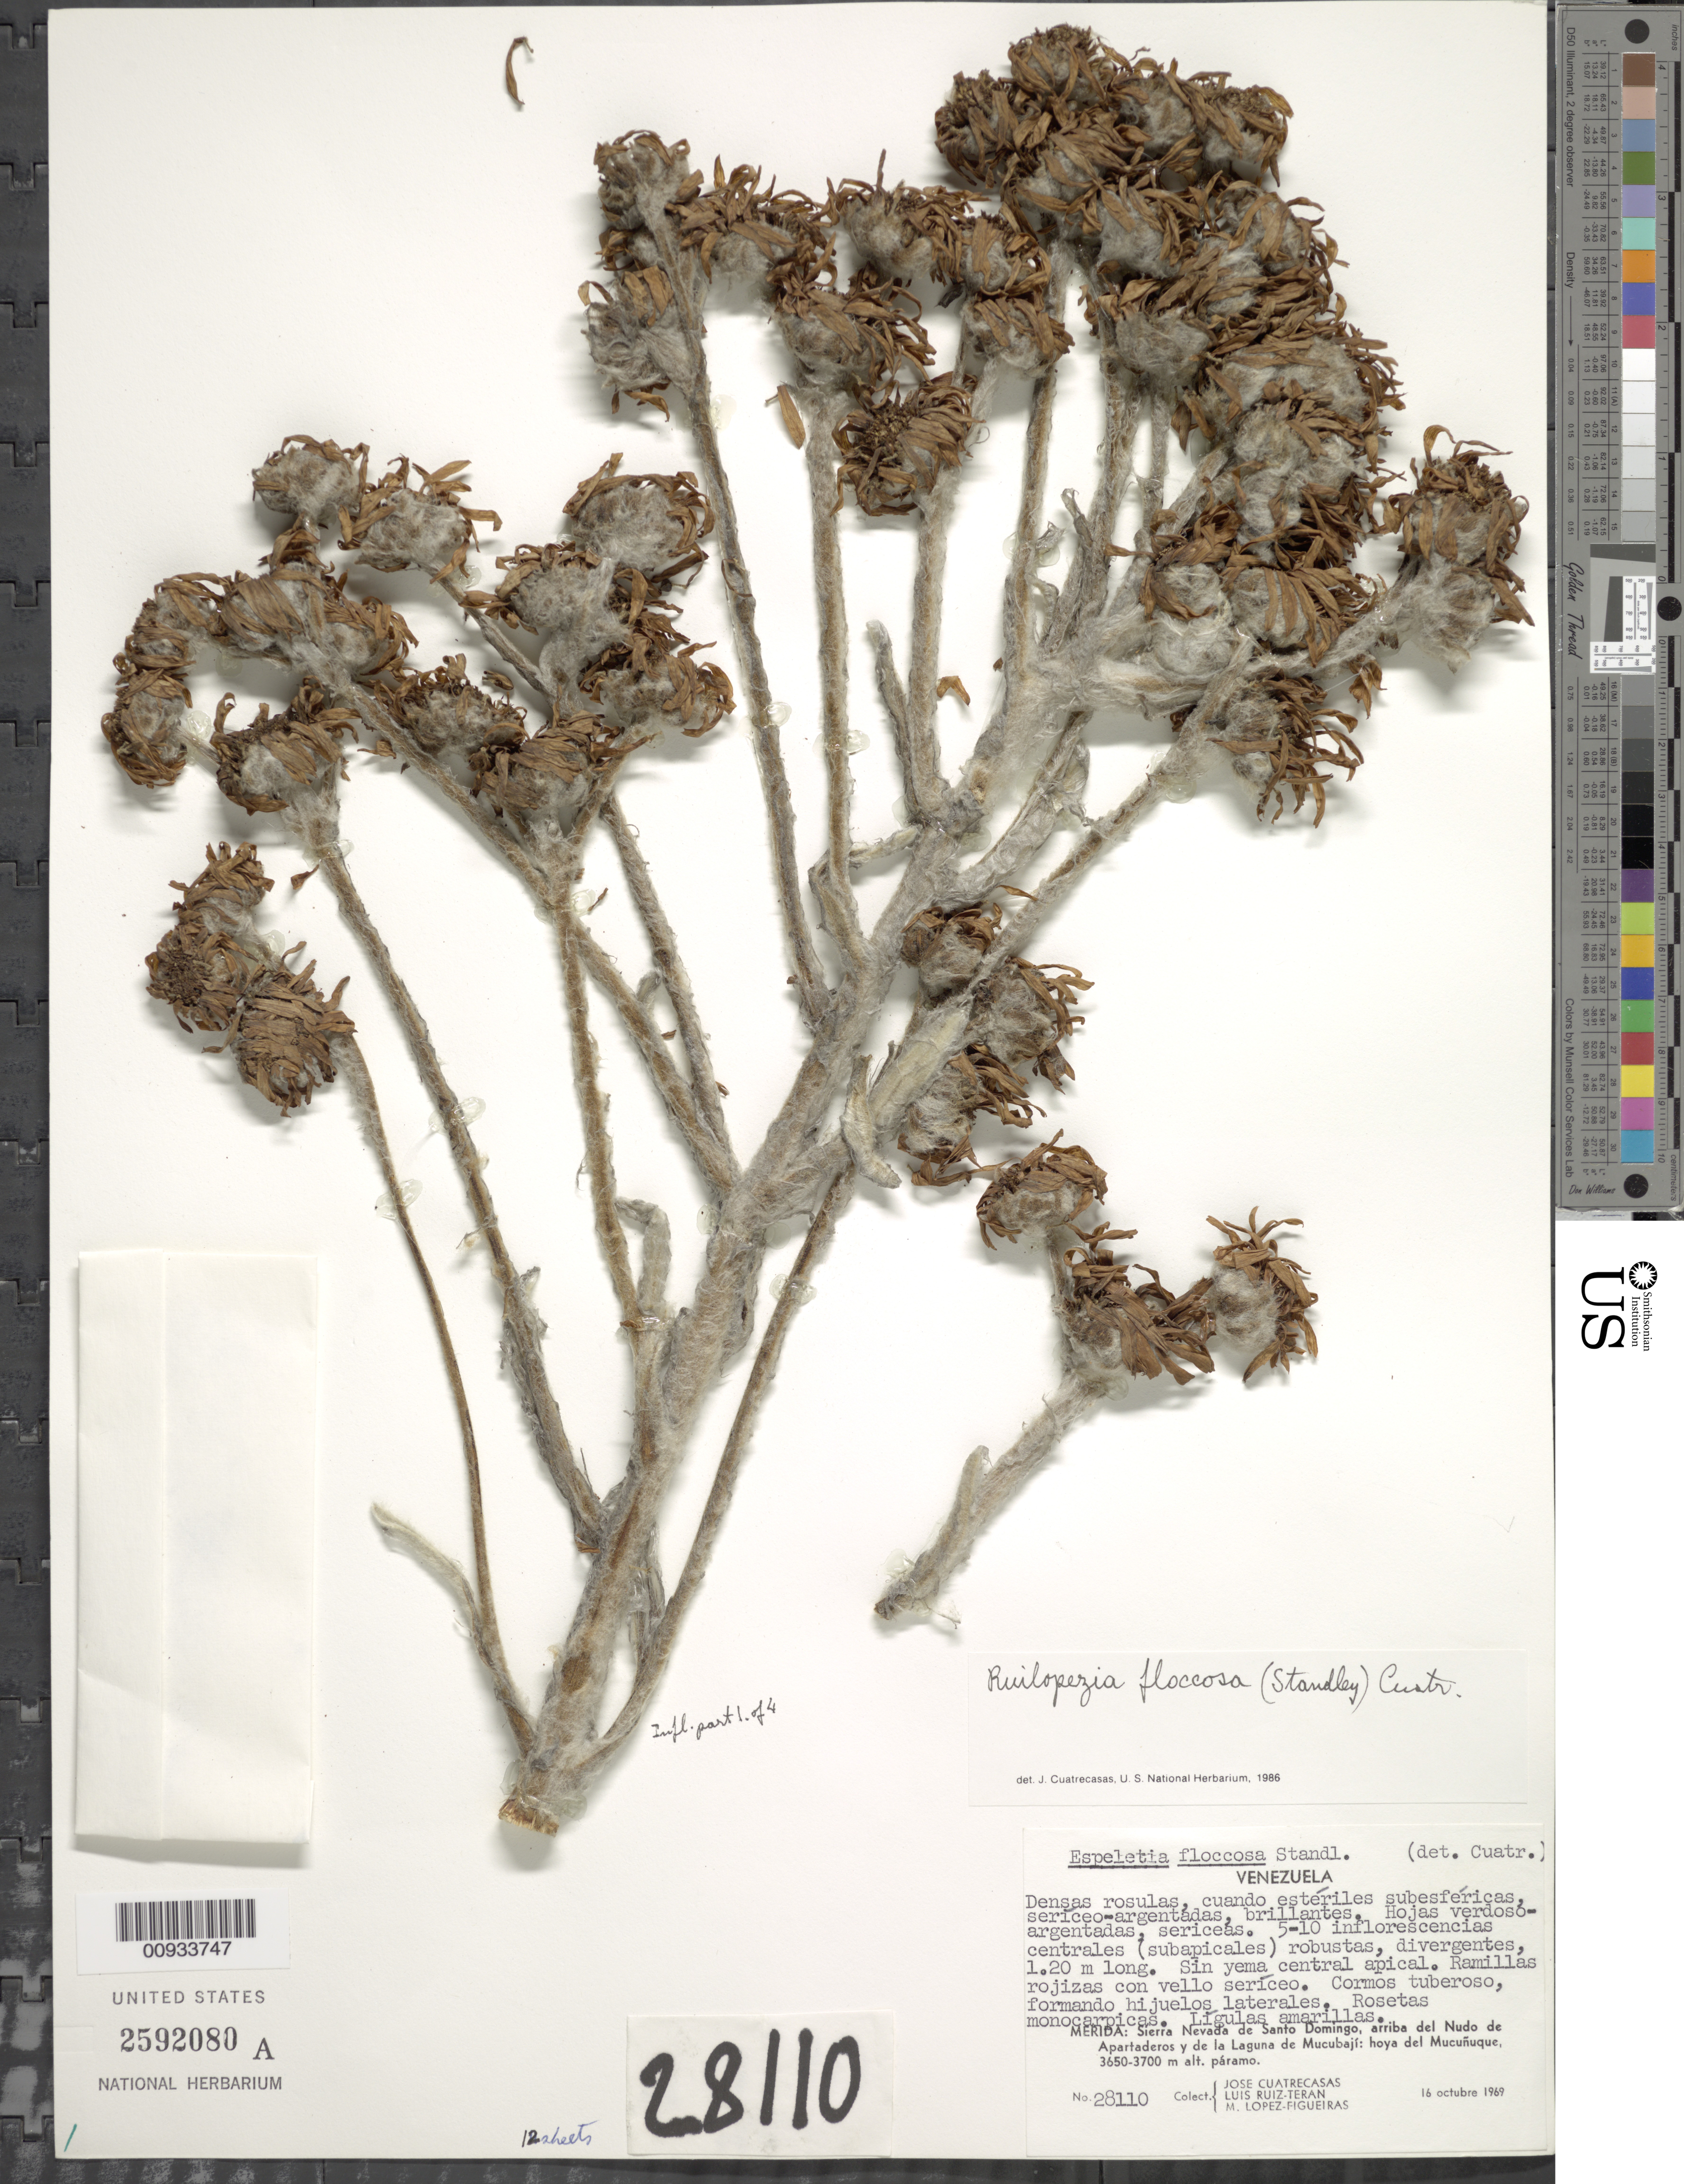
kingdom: Plantae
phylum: Tracheophyta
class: Magnoliopsida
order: Asterales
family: Asteraceae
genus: Ruilopezia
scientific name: Ruilopezia floccosa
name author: (Standl.) Cuatrec.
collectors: J. Cuatrecasas, L. Teran & M. López Figueiras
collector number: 28110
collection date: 1969-10-16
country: Venezuela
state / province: Mérida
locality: Sierra Nevada de la sSanto Domingo, arriba del Nudo de Apartaderos y de la Laguna de Mucubaji, Hoya del Mucunuque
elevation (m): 3650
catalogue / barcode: US 2592080A